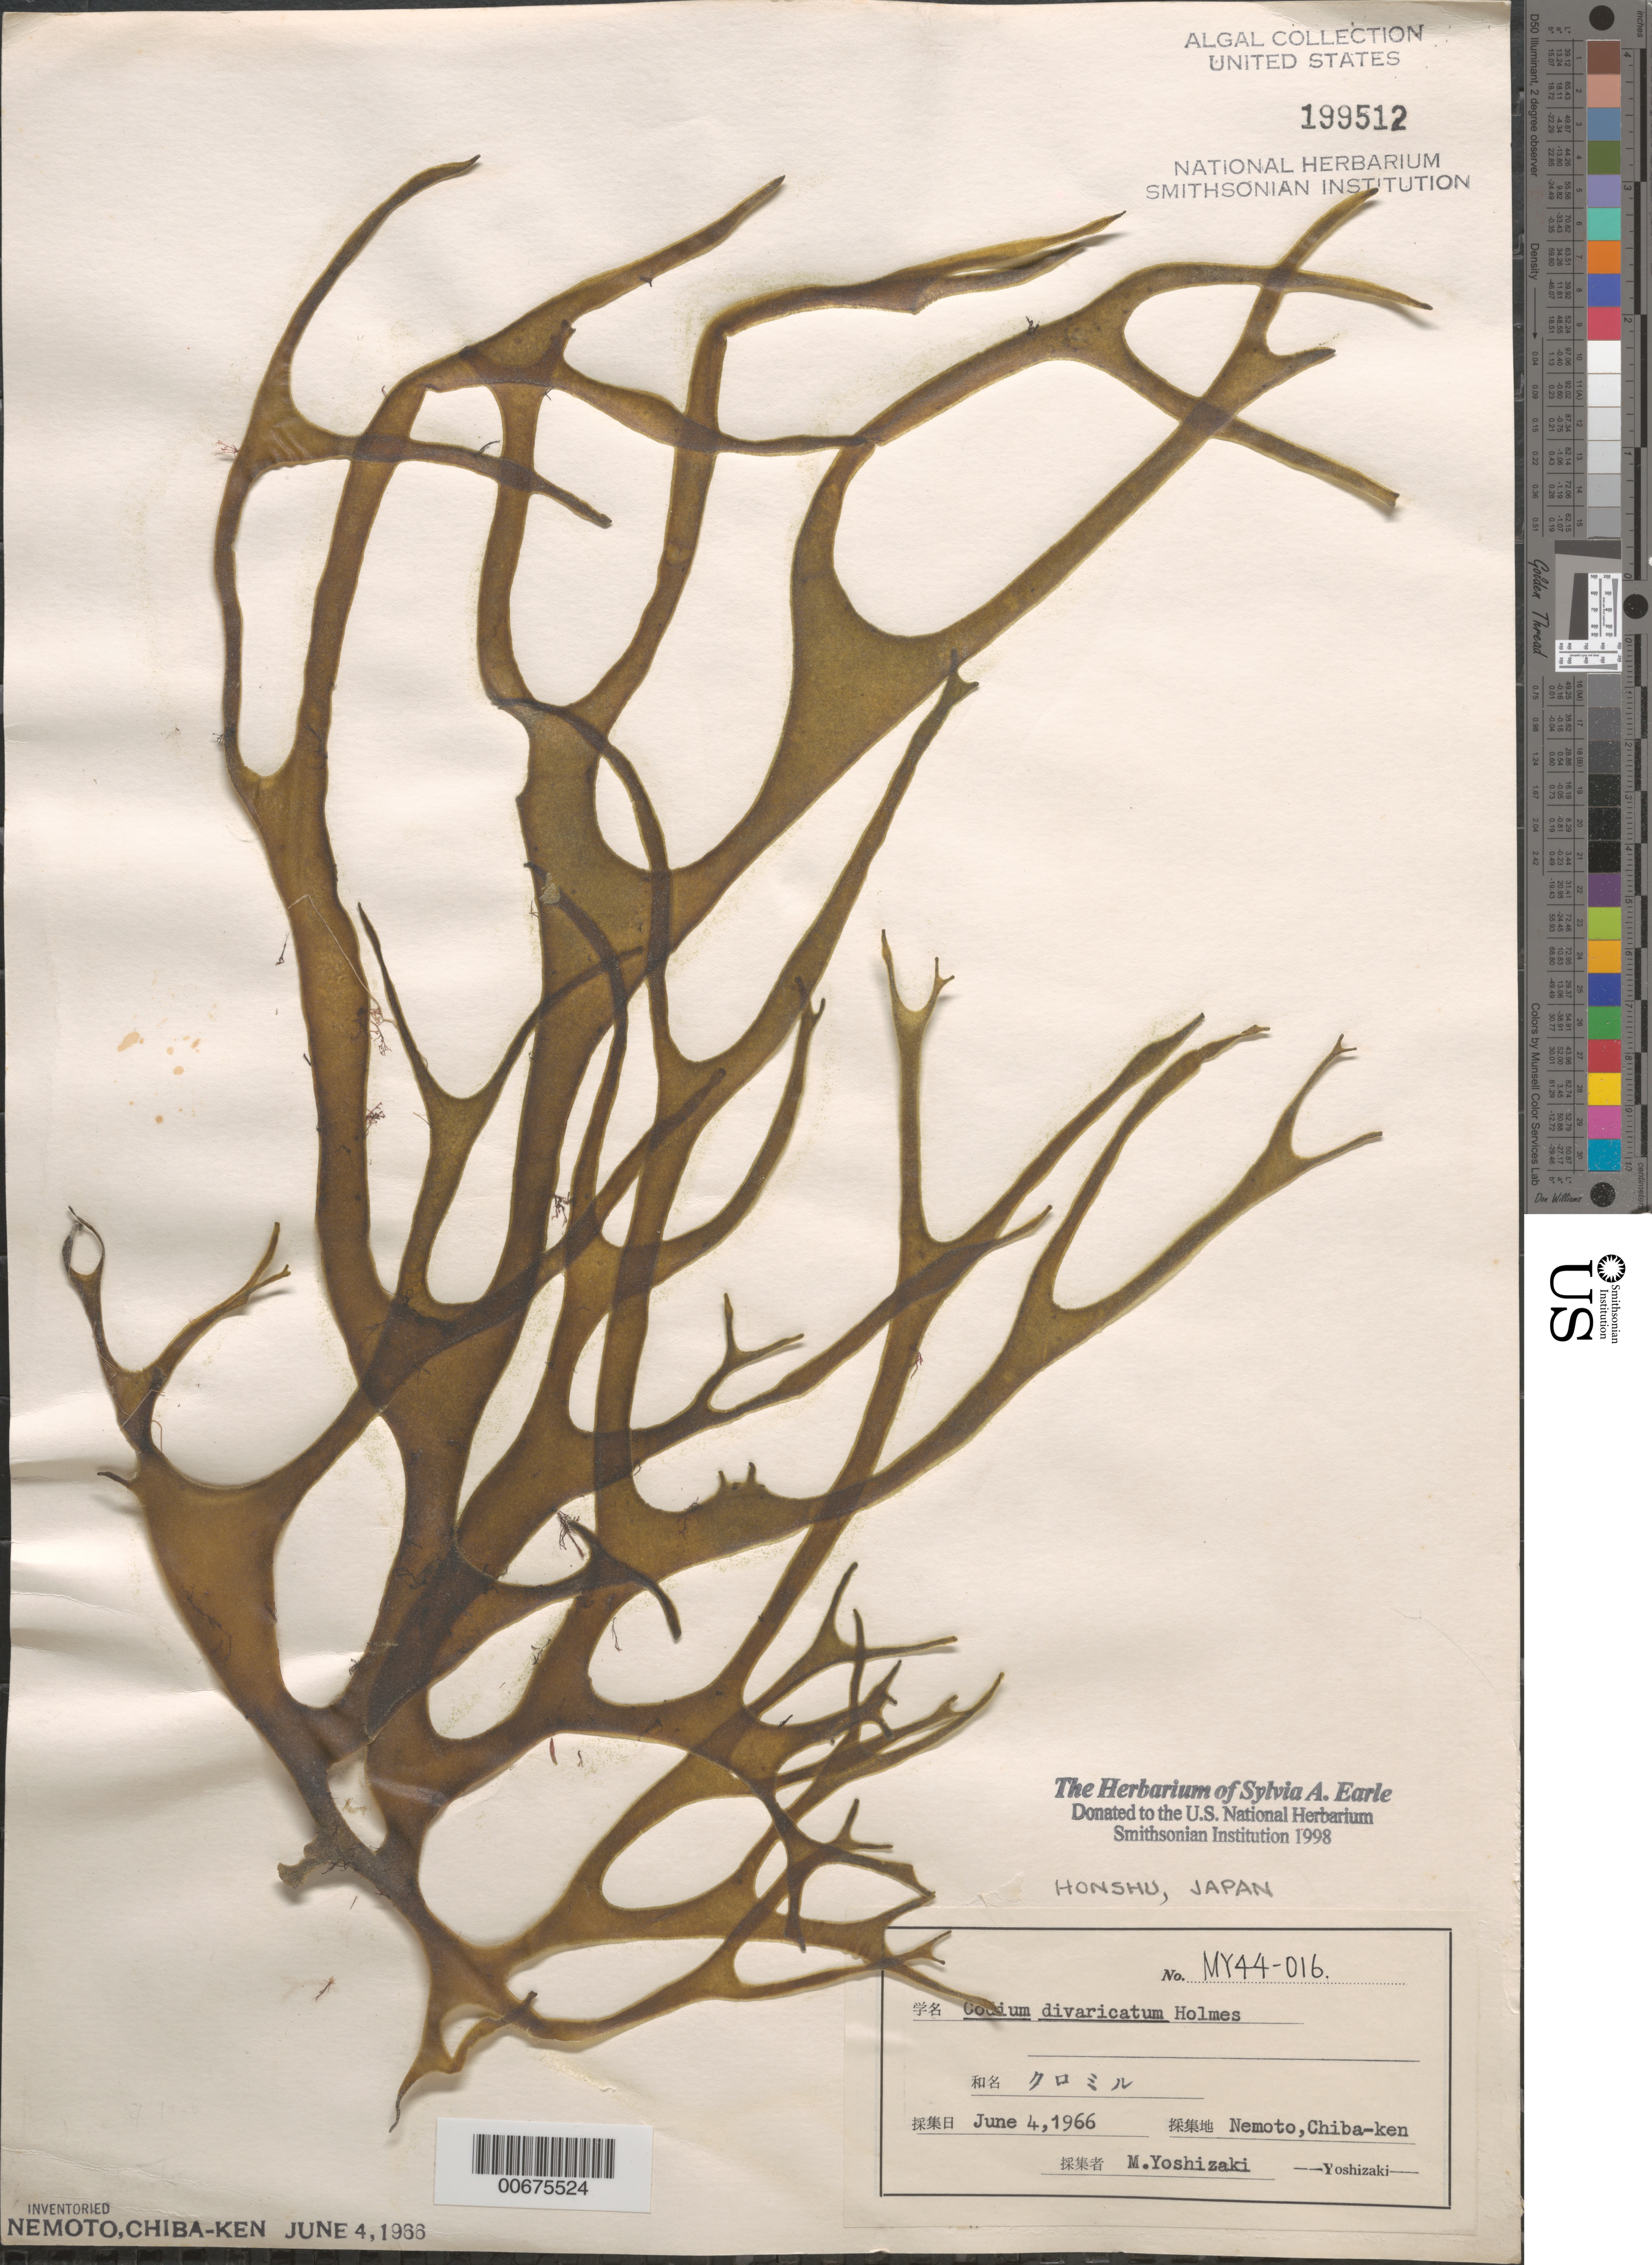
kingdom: Plantae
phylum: Chlorophyta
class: Ulvophyceae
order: Bryopsidales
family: Codiaceae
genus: Codium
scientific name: Codium subtubulosum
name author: Okamura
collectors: M. Yoshizaki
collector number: My 44-016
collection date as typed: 04 Jun 1966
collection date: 1966-06-04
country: Japan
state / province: Tiba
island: Honshu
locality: Nemoto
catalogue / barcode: US 199512